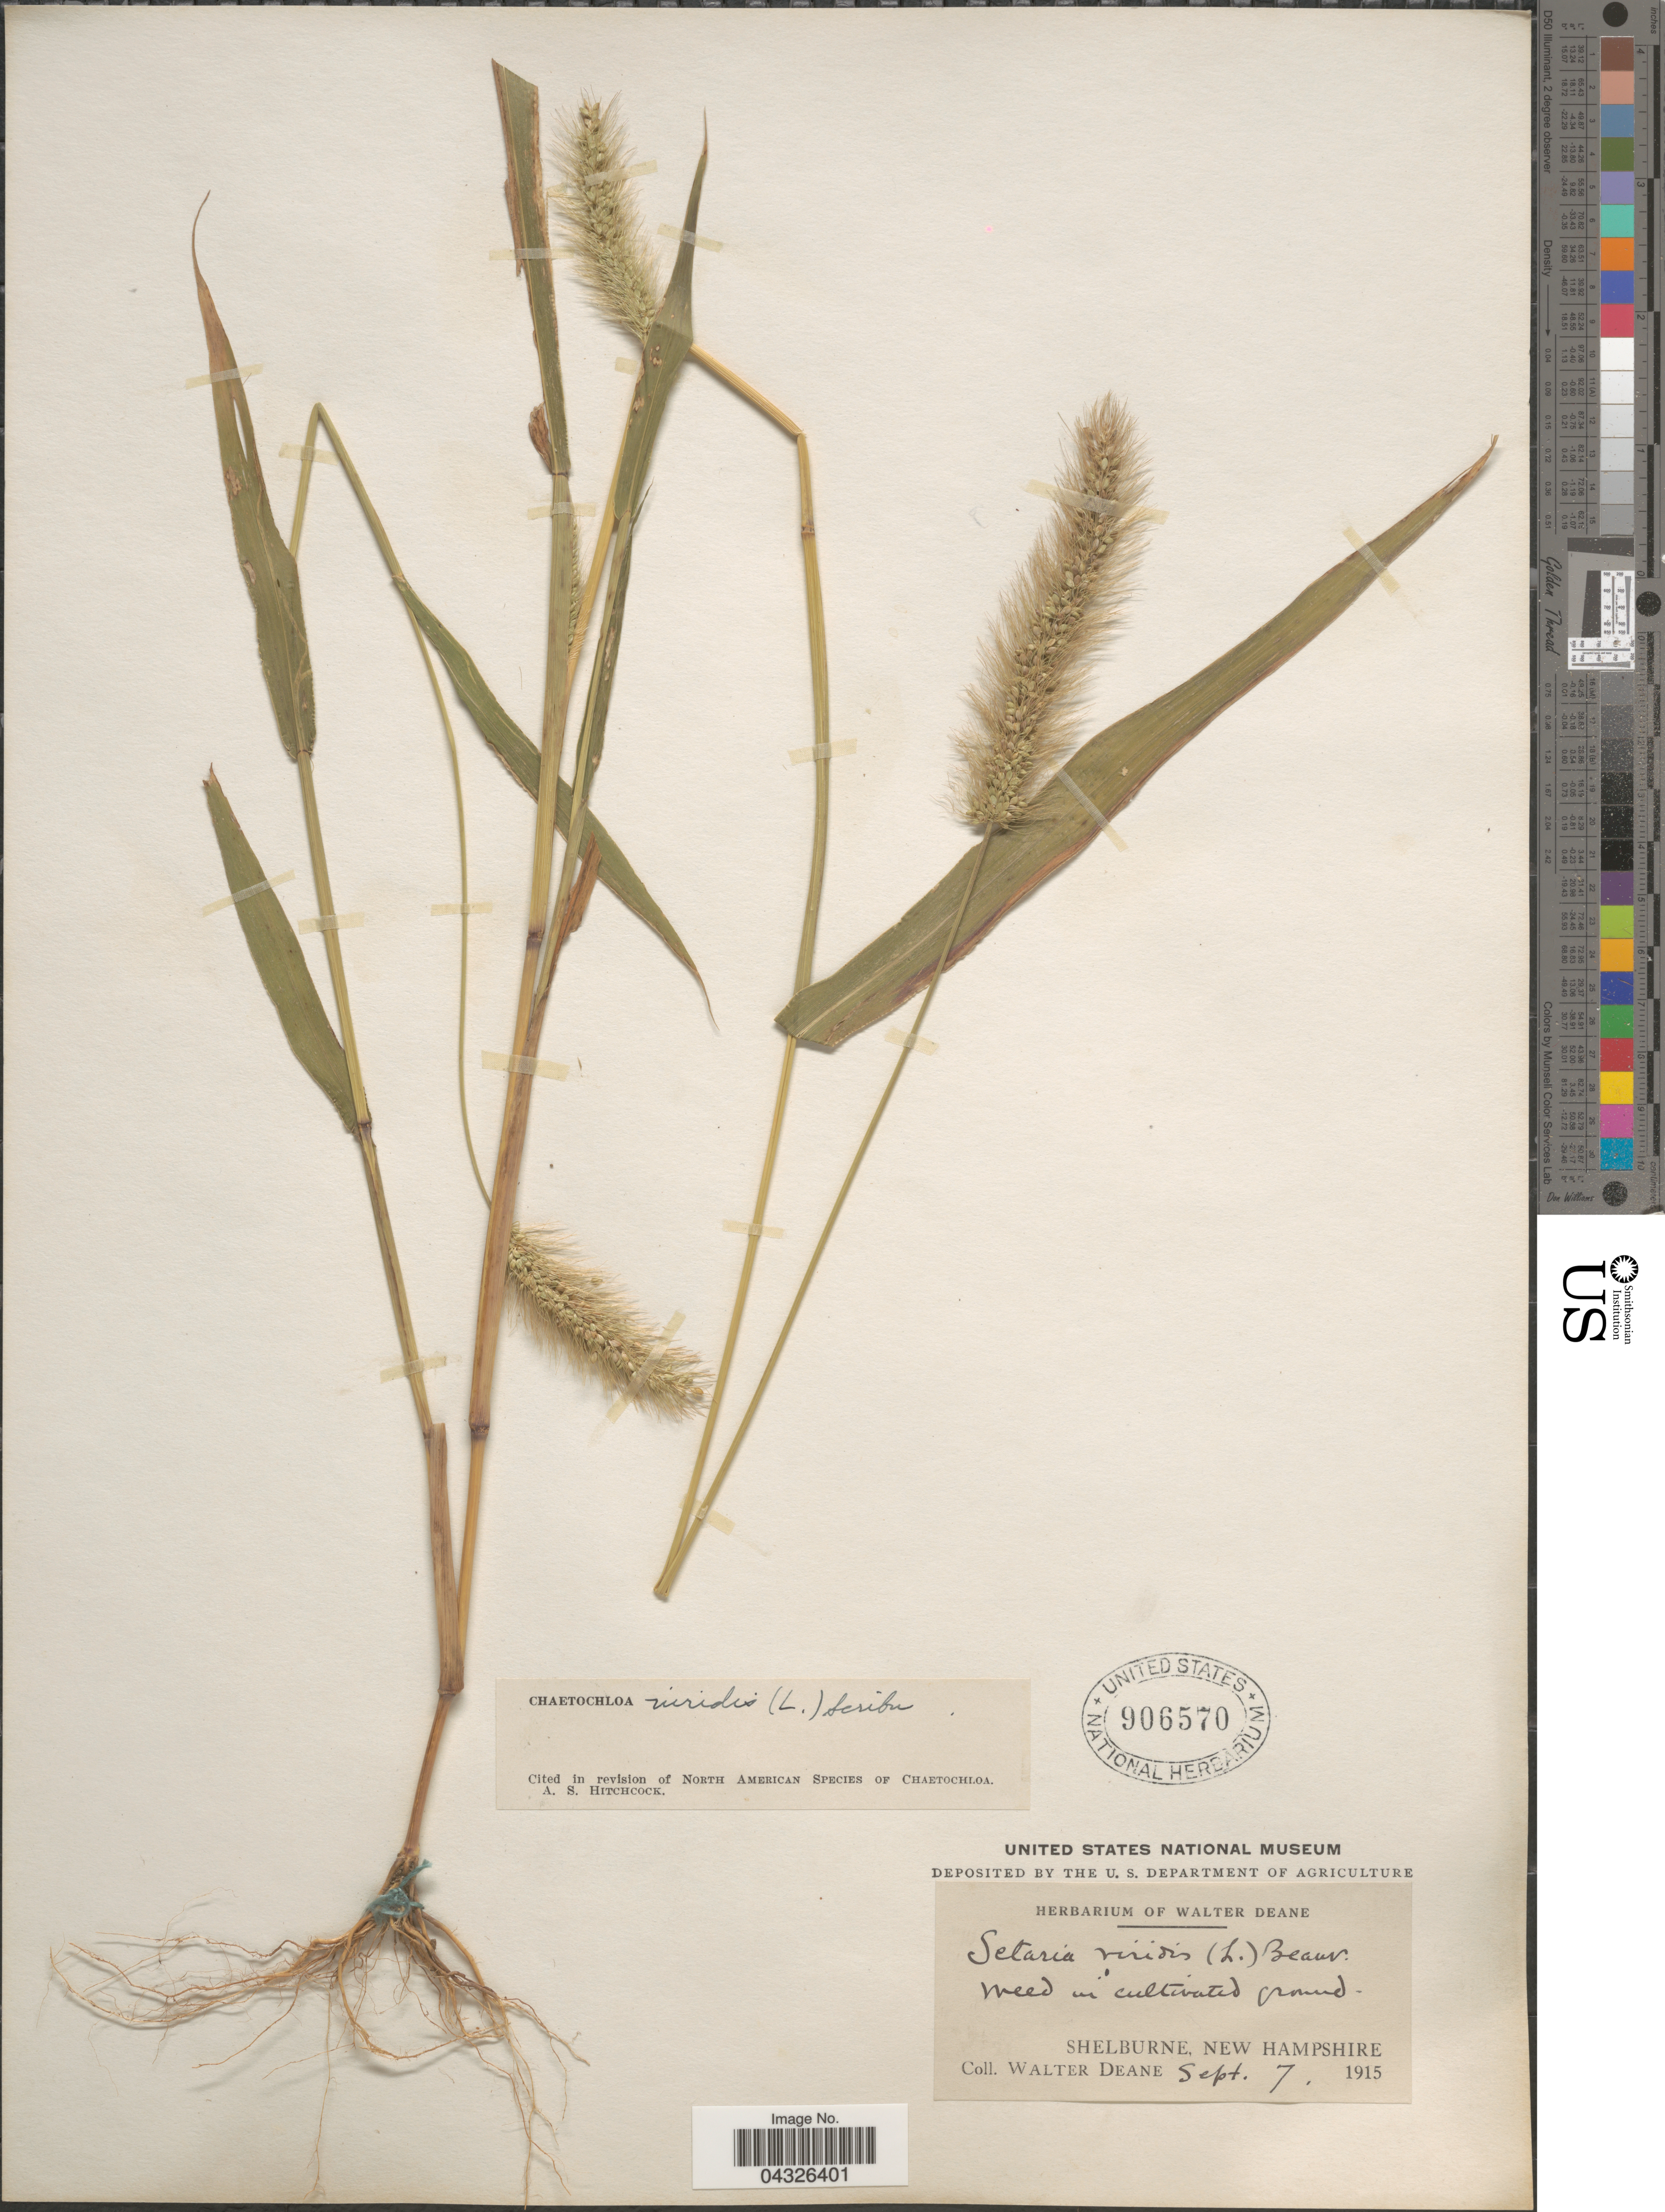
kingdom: Plantae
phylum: Tracheophyta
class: Liliopsida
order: Poales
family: Poaceae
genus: Setaria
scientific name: Setaria viridis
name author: (L.) P. Beauv.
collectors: W. Deane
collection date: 1915-09-07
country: United States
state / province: New Hampshire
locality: Weed in cultivated ground. Shelburne.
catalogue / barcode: US 906570